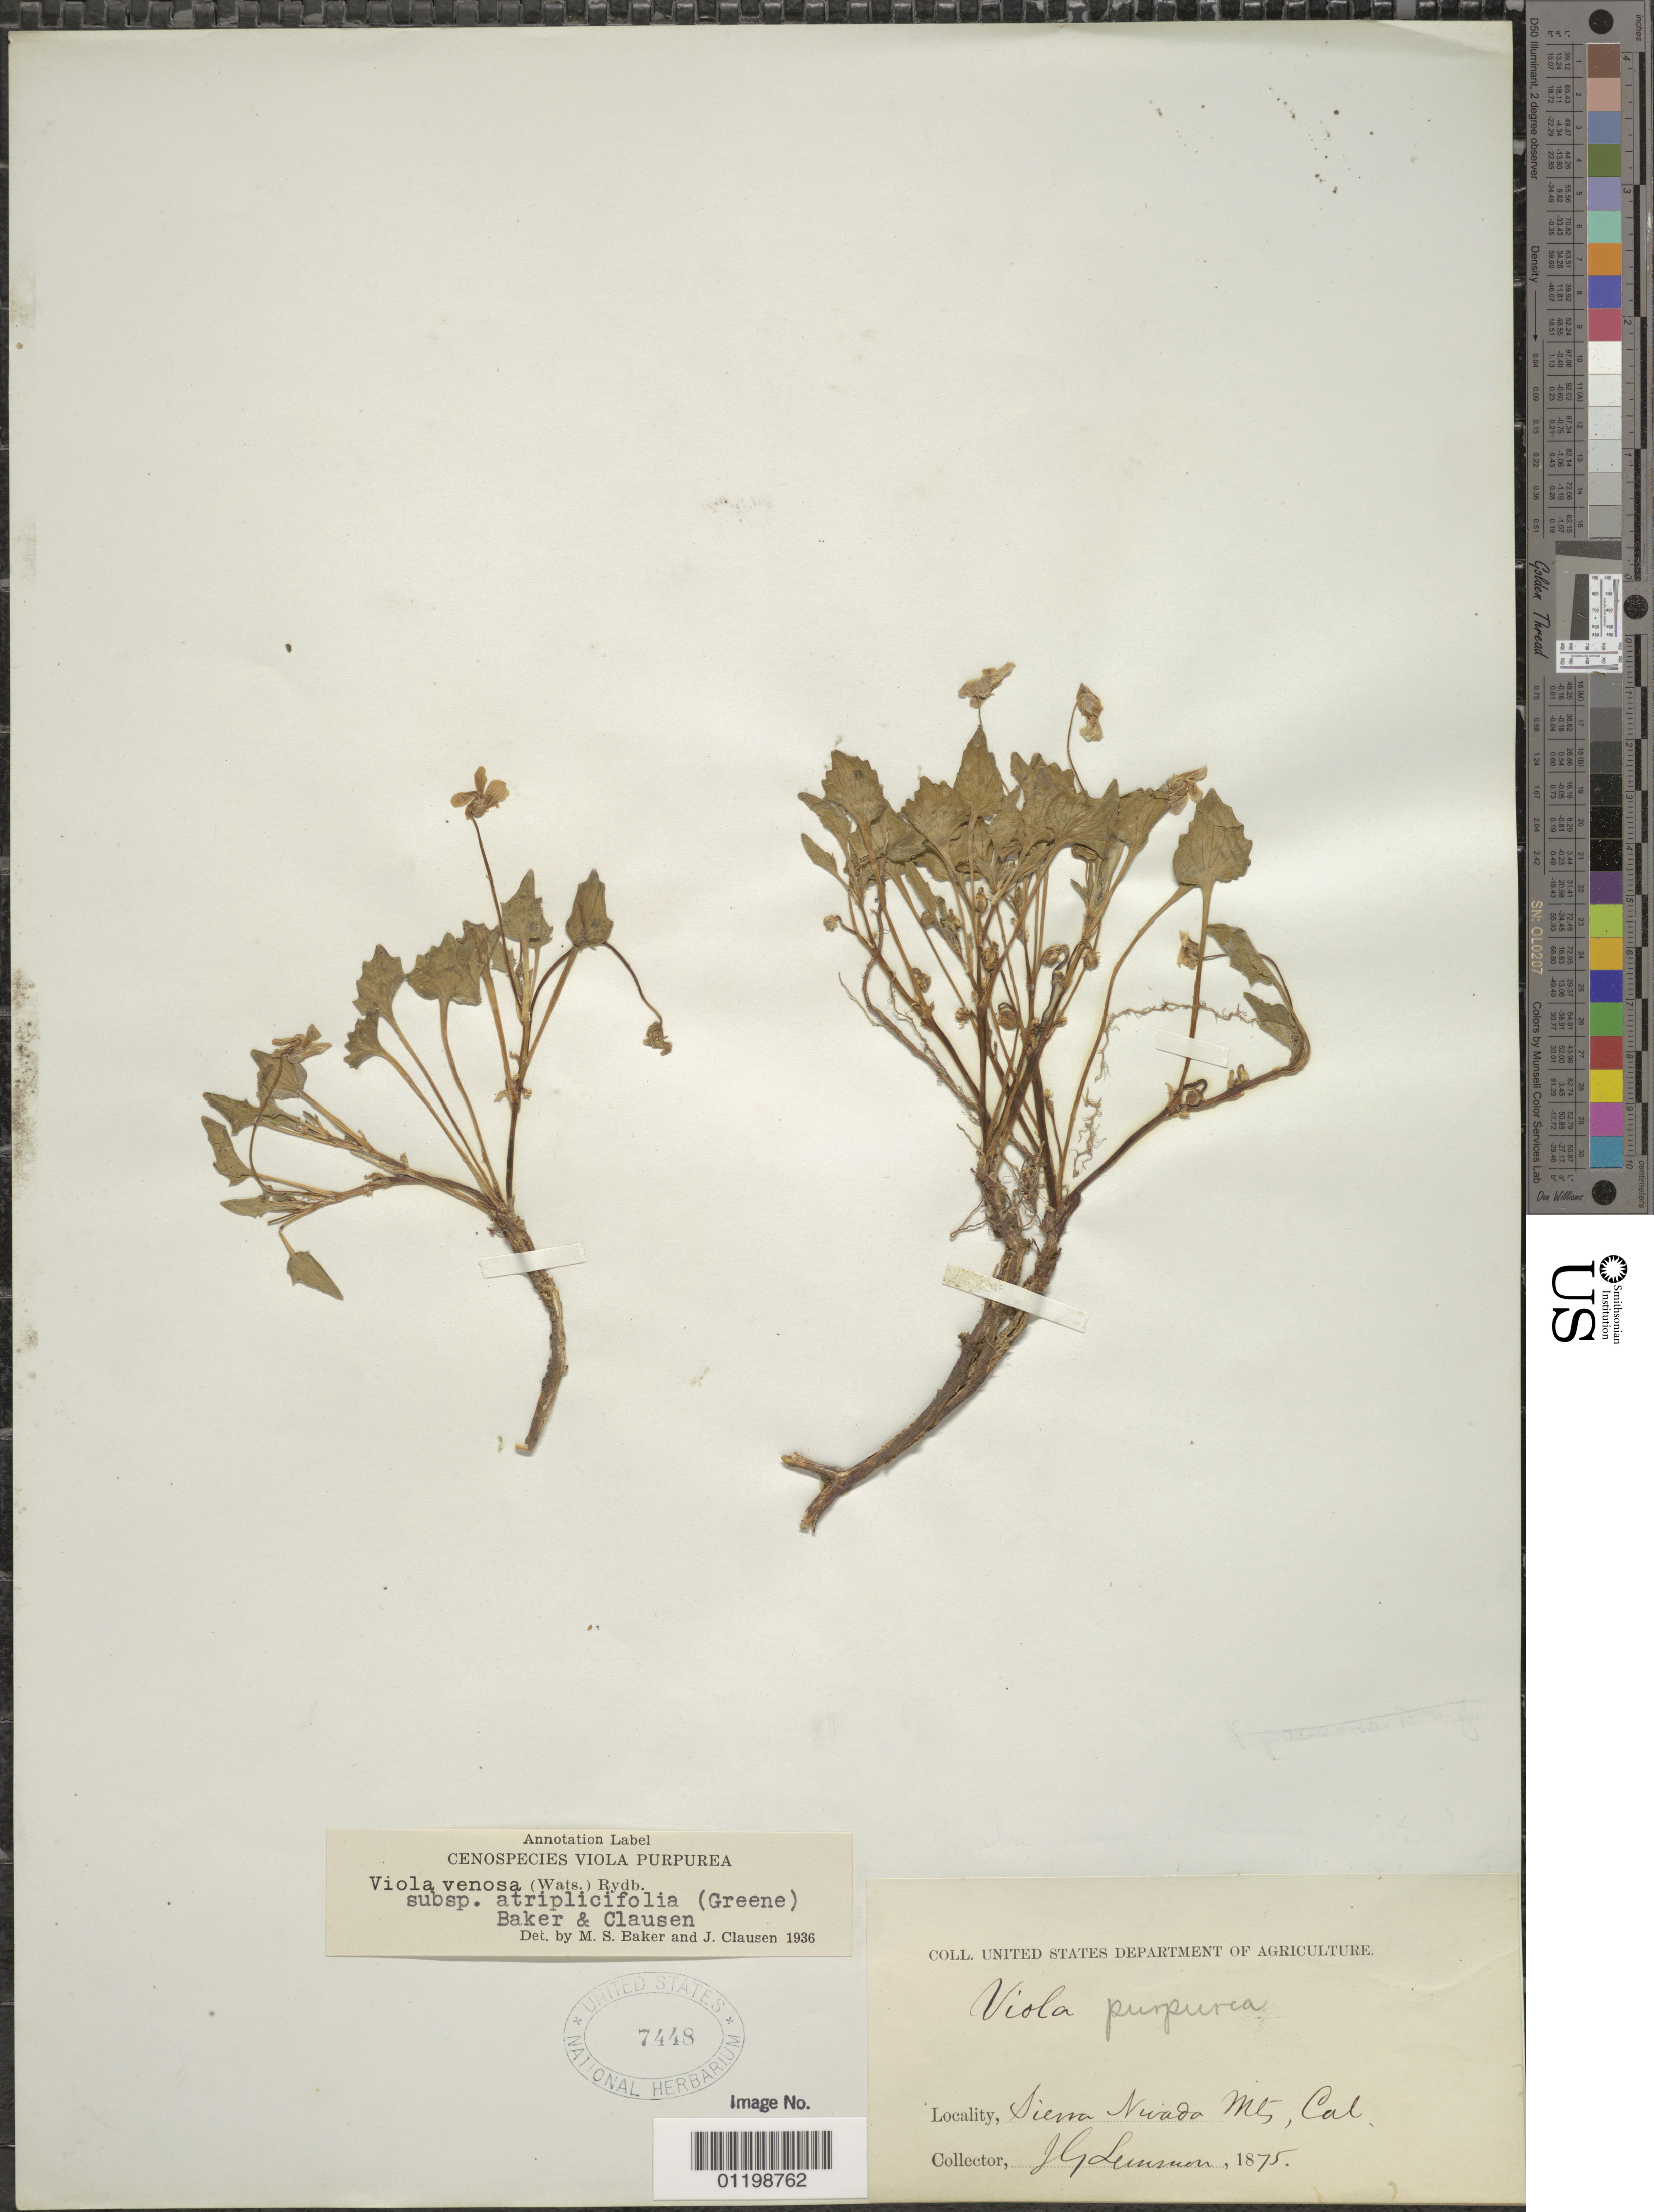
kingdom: Plantae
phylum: Tracheophyta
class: Magnoliopsida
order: Malpighiales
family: Violaceae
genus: Viola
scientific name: Viola venosa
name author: (S. Watson) Rydb.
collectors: J. G. Lemmon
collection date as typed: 1875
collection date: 1875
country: United States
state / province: California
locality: Sierra Nevada Mts.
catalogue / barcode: US 7448